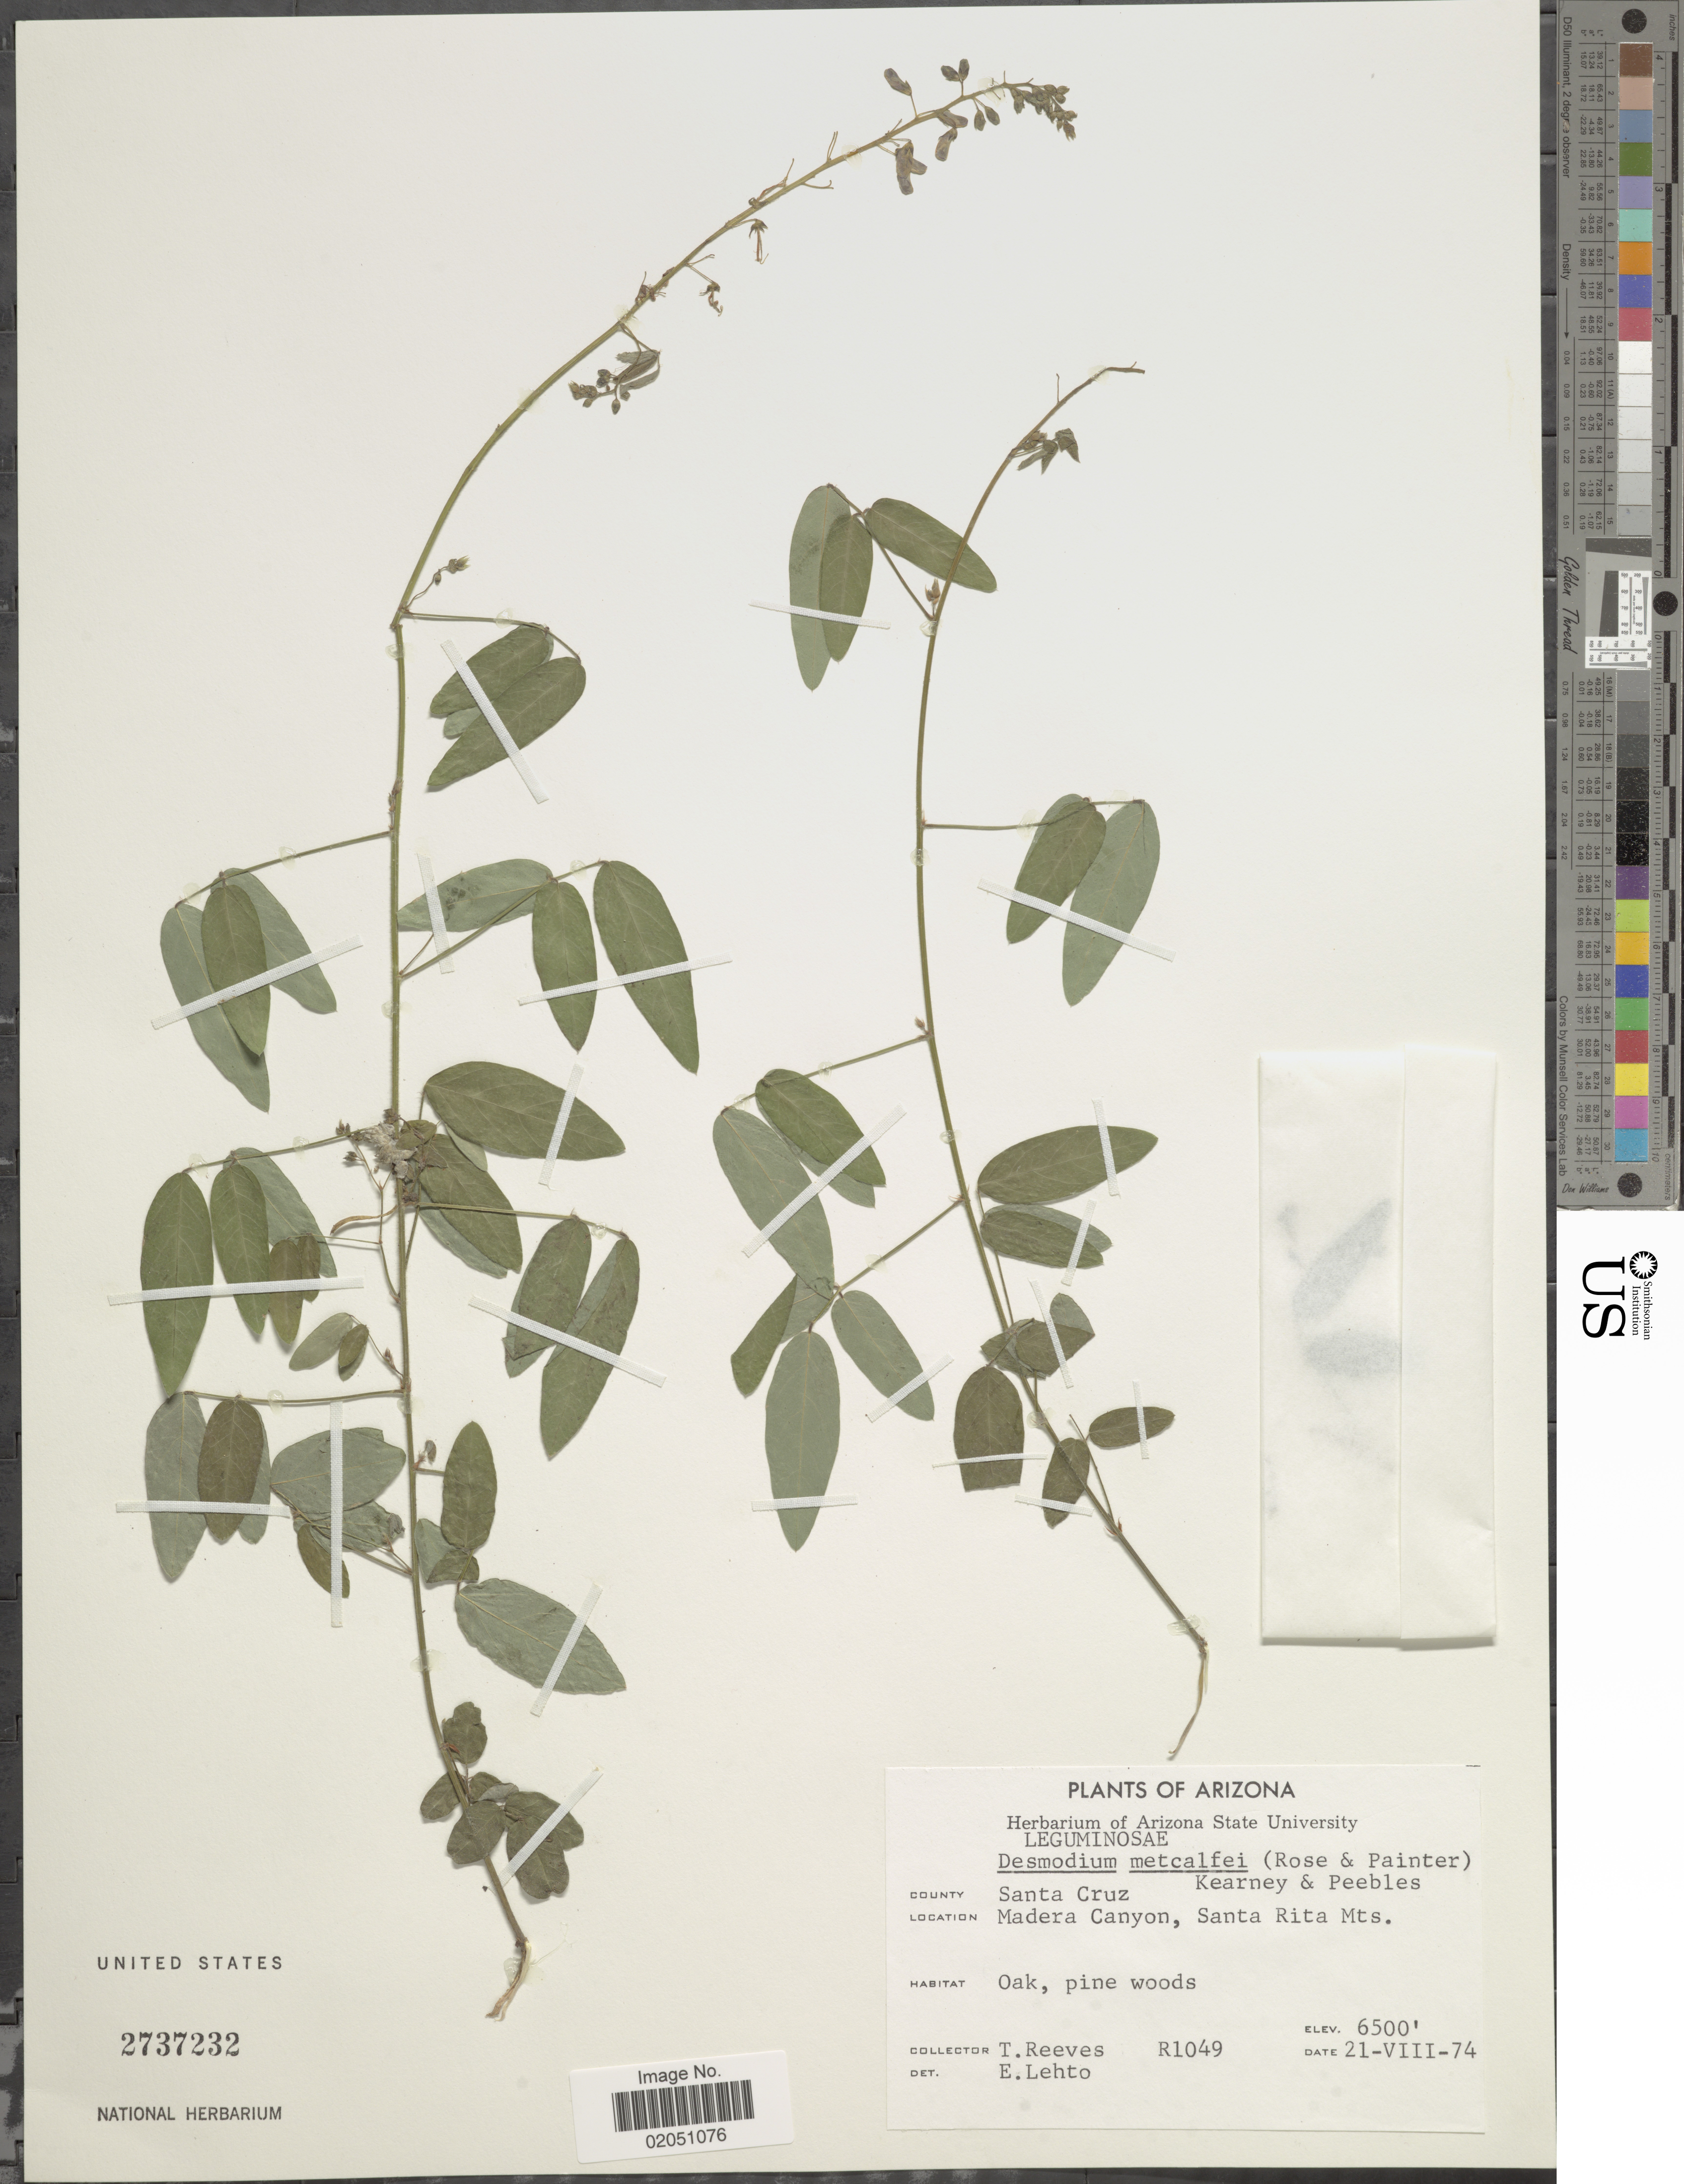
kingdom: Plantae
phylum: Tracheophyta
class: Magnoliopsida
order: Fabales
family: Fabaceae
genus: Desmodium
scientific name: Desmodium metcalfei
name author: (Rose & Painter) Kearney & Peebles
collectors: T. Reeves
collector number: R1049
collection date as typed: Transcribed d/m/y: 21/8/74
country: United States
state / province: Arizona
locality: County Santa Cruz, Madera Canyon, Santa Rita Mts, Oak, pine woods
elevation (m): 1981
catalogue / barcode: US 2737232